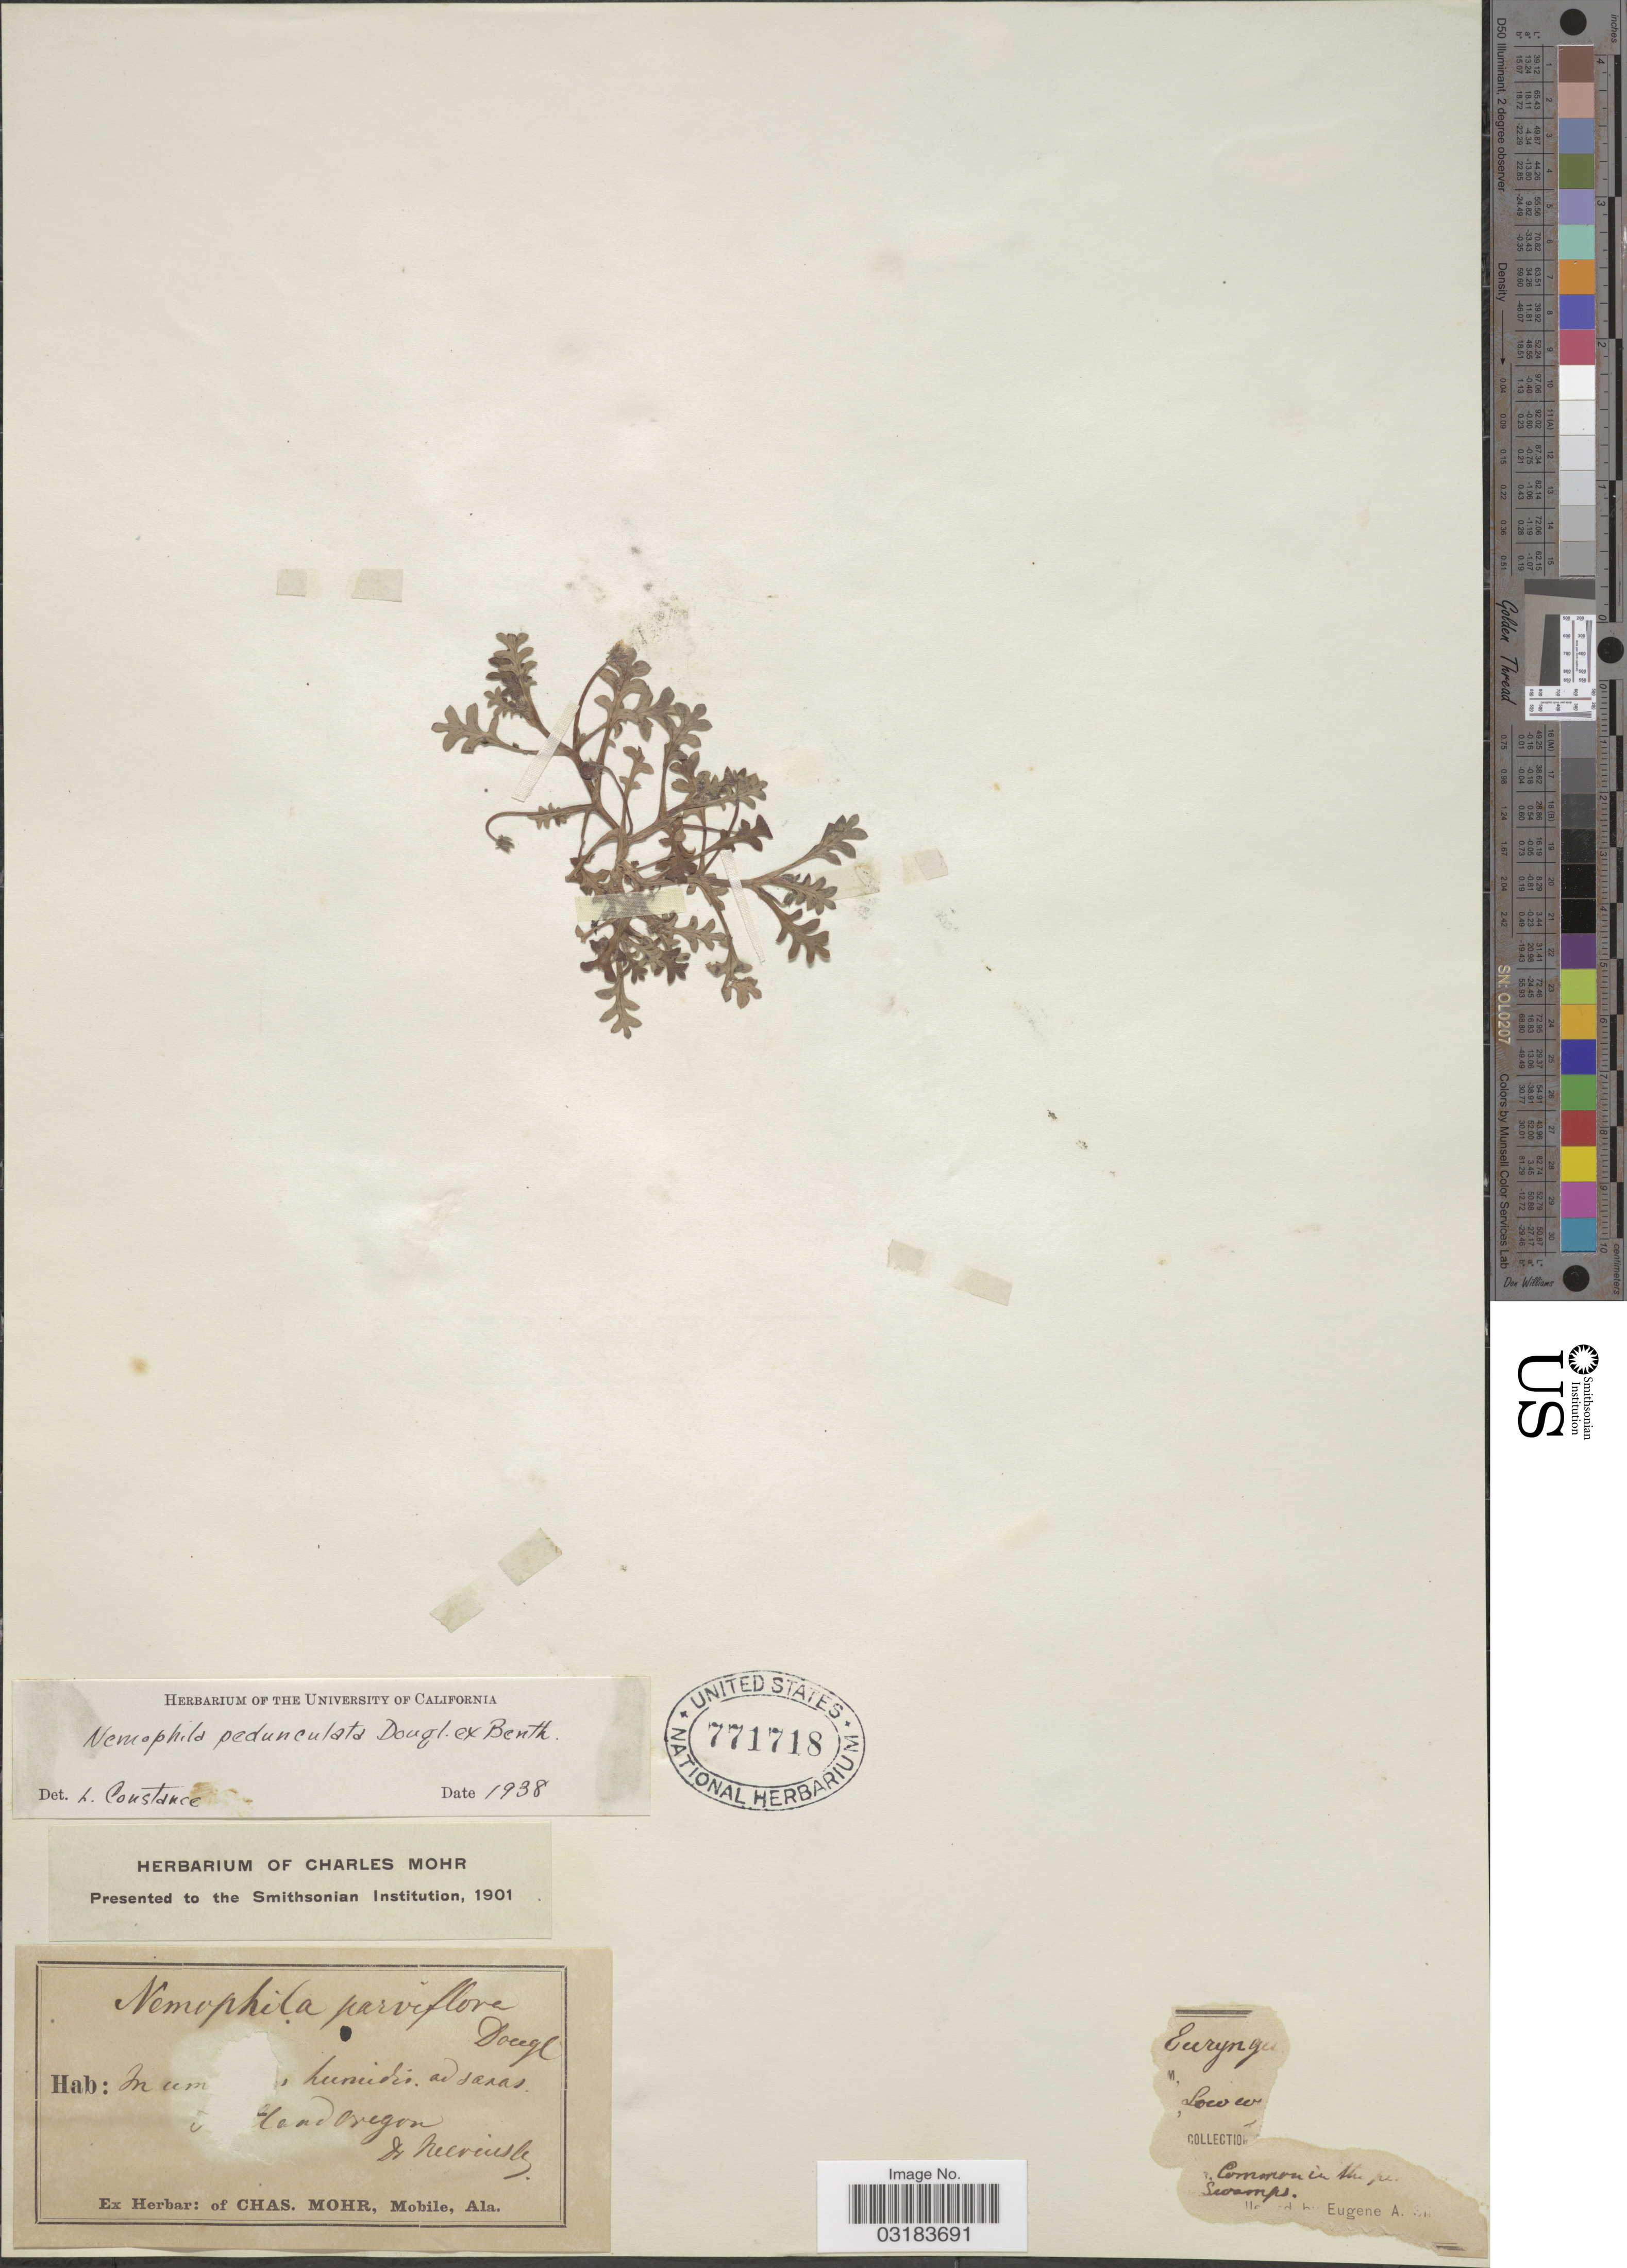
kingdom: Plantae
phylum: Tracheophyta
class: Magnoliopsida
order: Boraginales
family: Hydrophyllaceae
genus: Nemophila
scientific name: Nemophila pedunculata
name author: Douglas ex Benth.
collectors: Neevius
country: United States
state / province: Oregon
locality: Portland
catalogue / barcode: US 771718